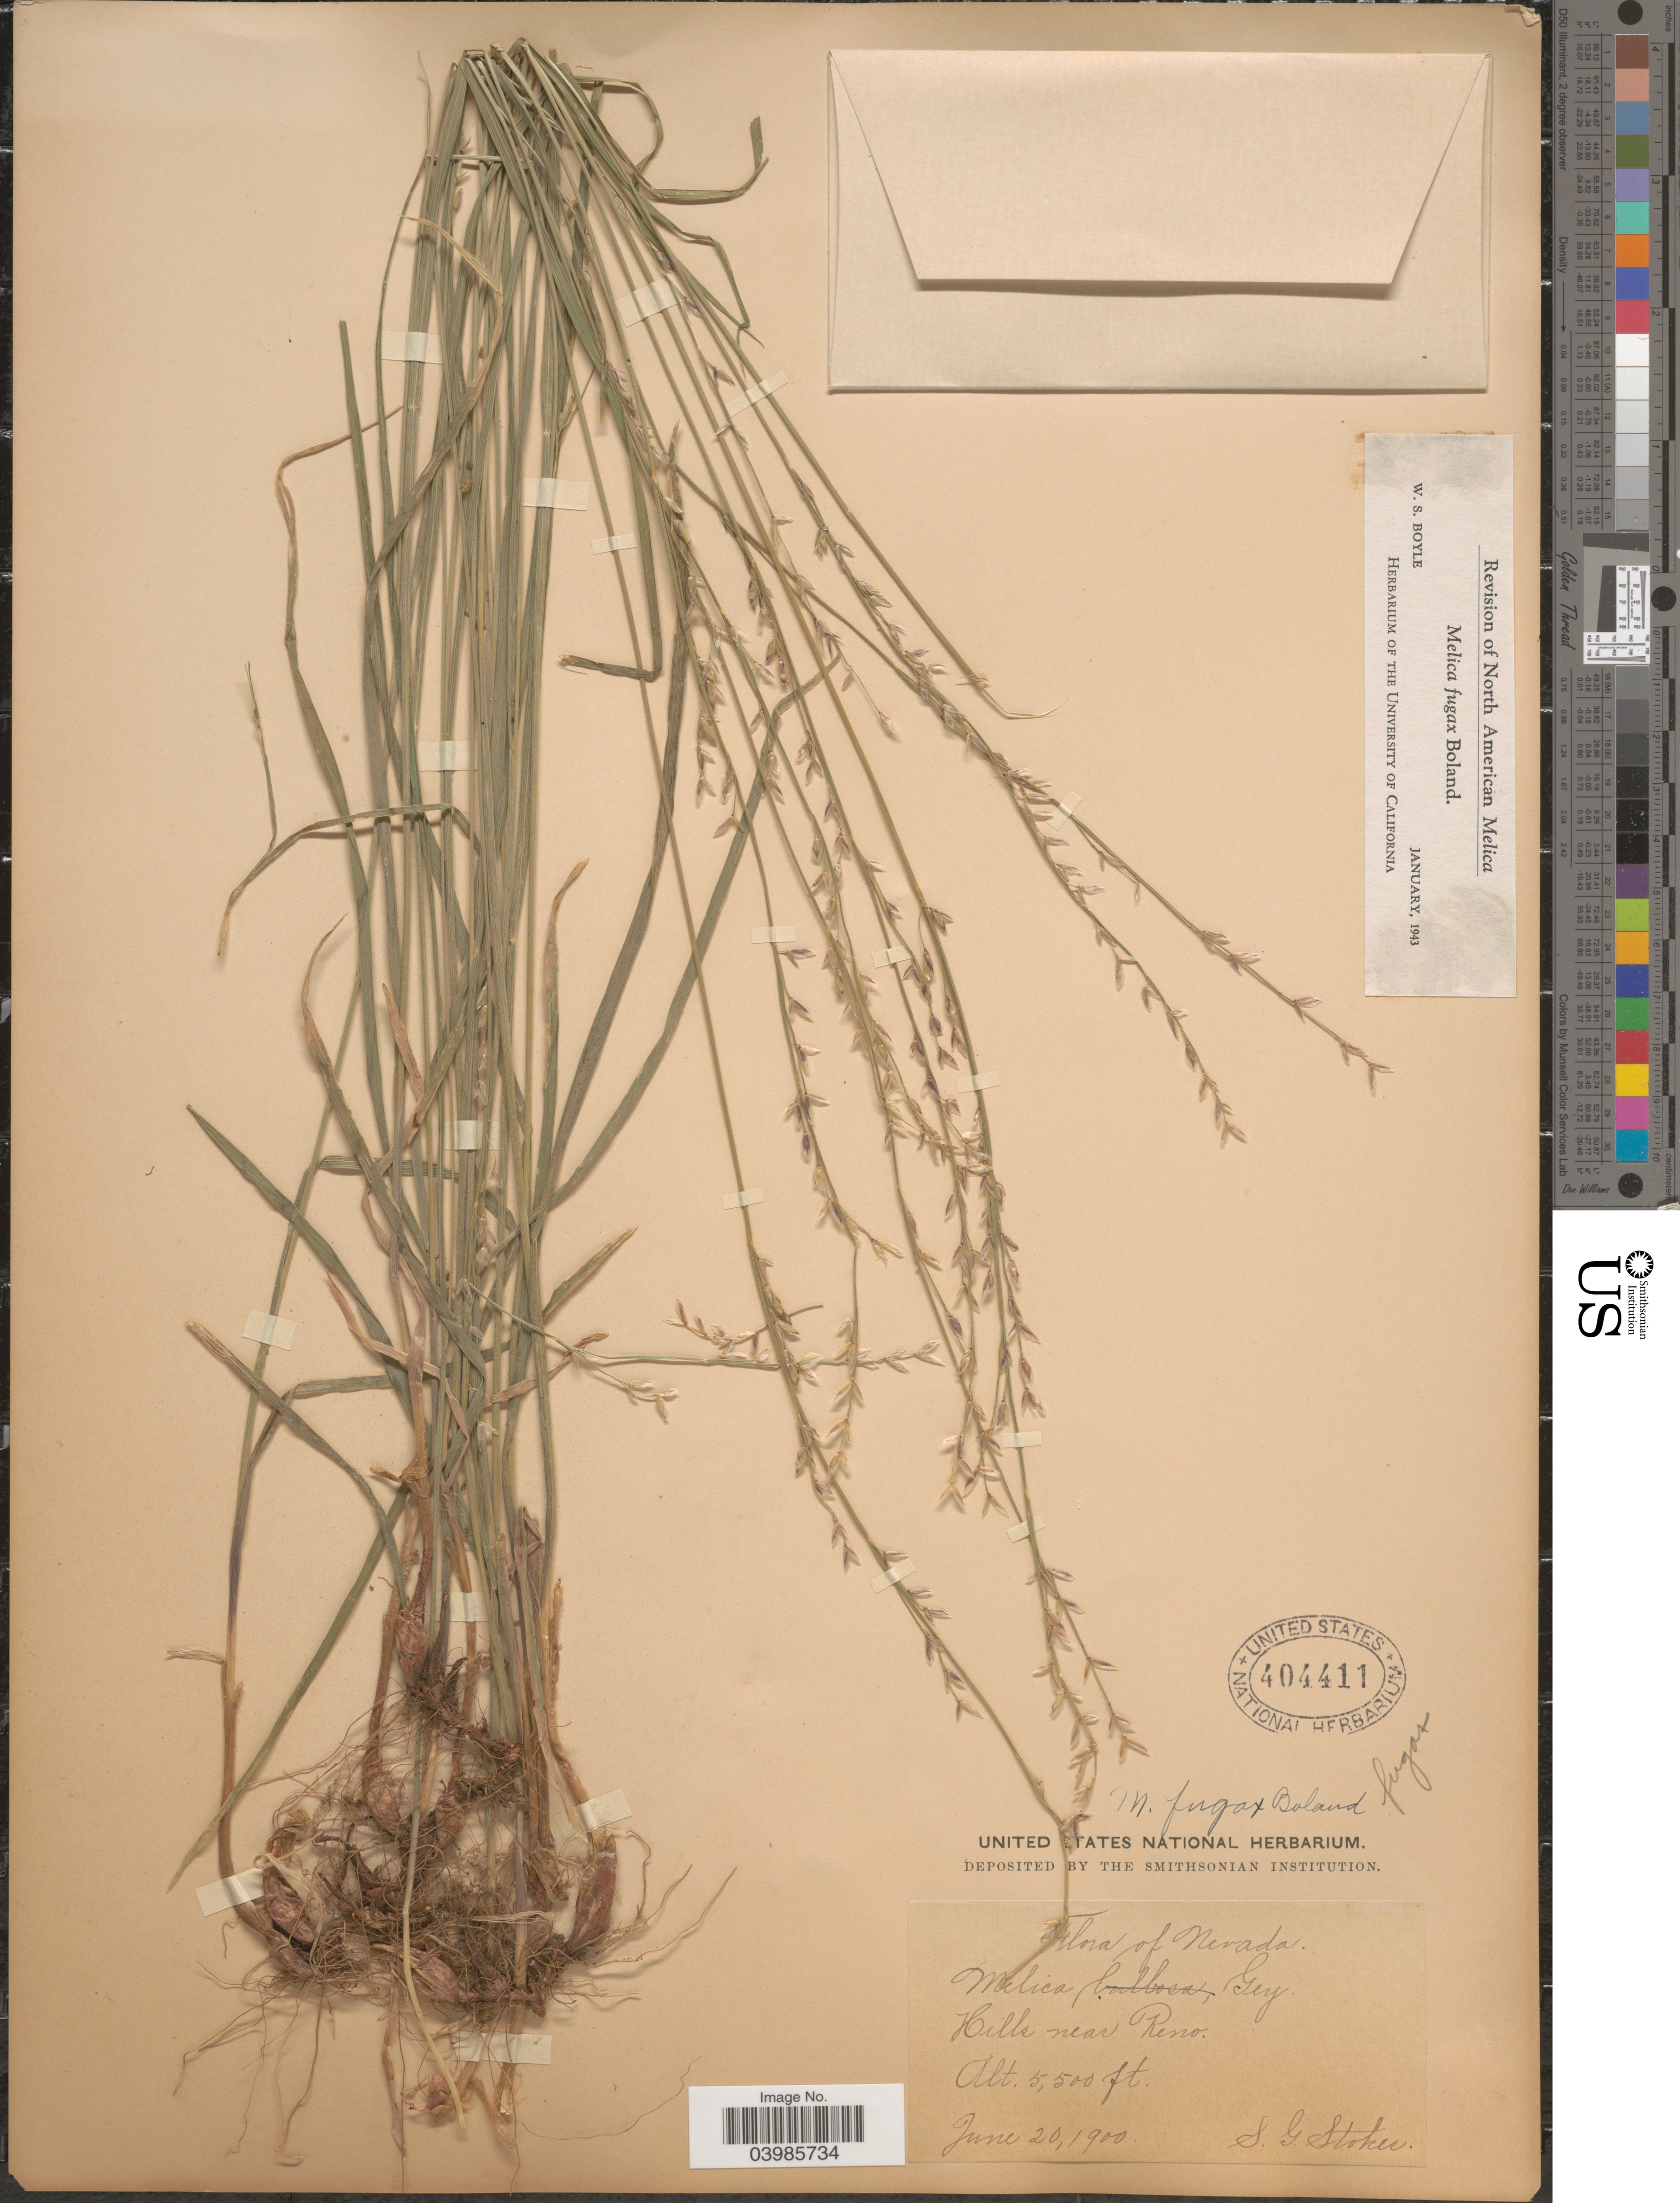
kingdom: Plantae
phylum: Tracheophyta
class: Liliopsida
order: Poales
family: Poaceae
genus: Melica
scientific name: Melica fugax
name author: Bol.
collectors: S. G. Stokes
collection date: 1900-06-20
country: United States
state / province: Nevada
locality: Hills near Reno.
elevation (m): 1676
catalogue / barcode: US 404411